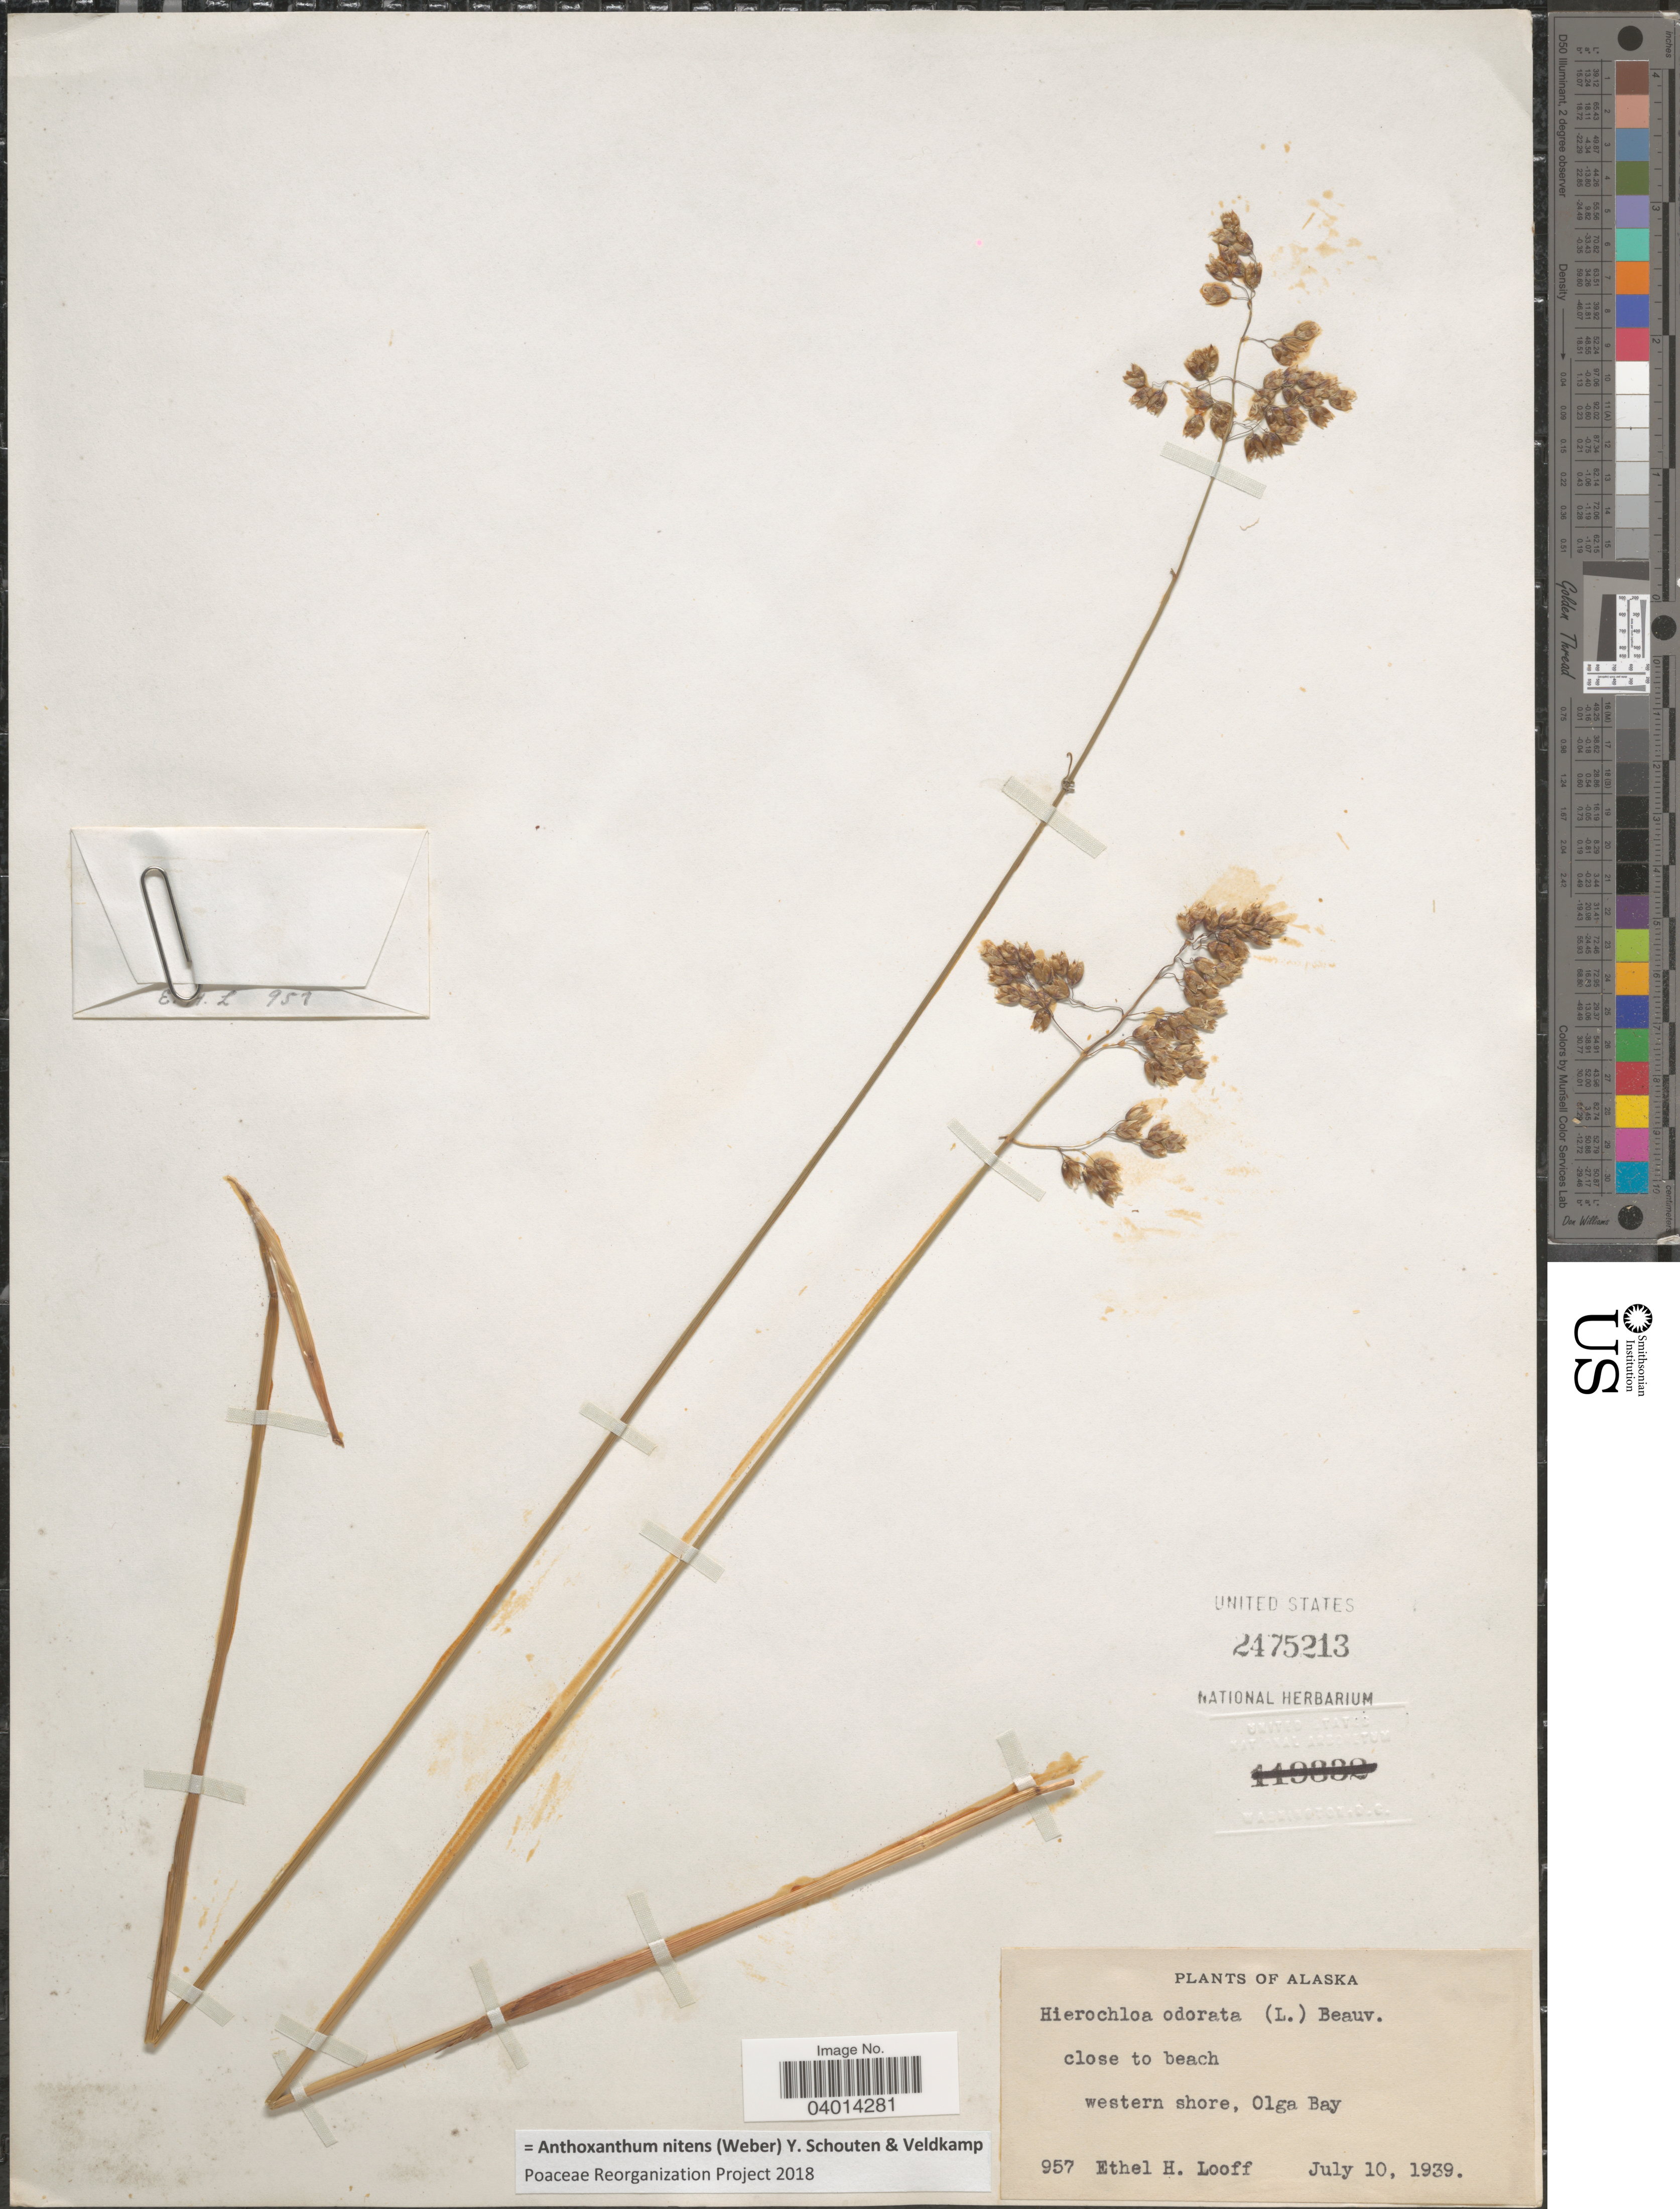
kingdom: Plantae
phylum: Tracheophyta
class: Liliopsida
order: Poales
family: Poaceae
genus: Anthoxanthum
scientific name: Anthoxanthum nitens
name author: (G.H. Weber) R.T.A. Schouten & Veldkamp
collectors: E. Looff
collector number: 957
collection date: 1939-07-10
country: United States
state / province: Alaska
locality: Close to beach, western shore, Olga Bay.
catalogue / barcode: US 2475213